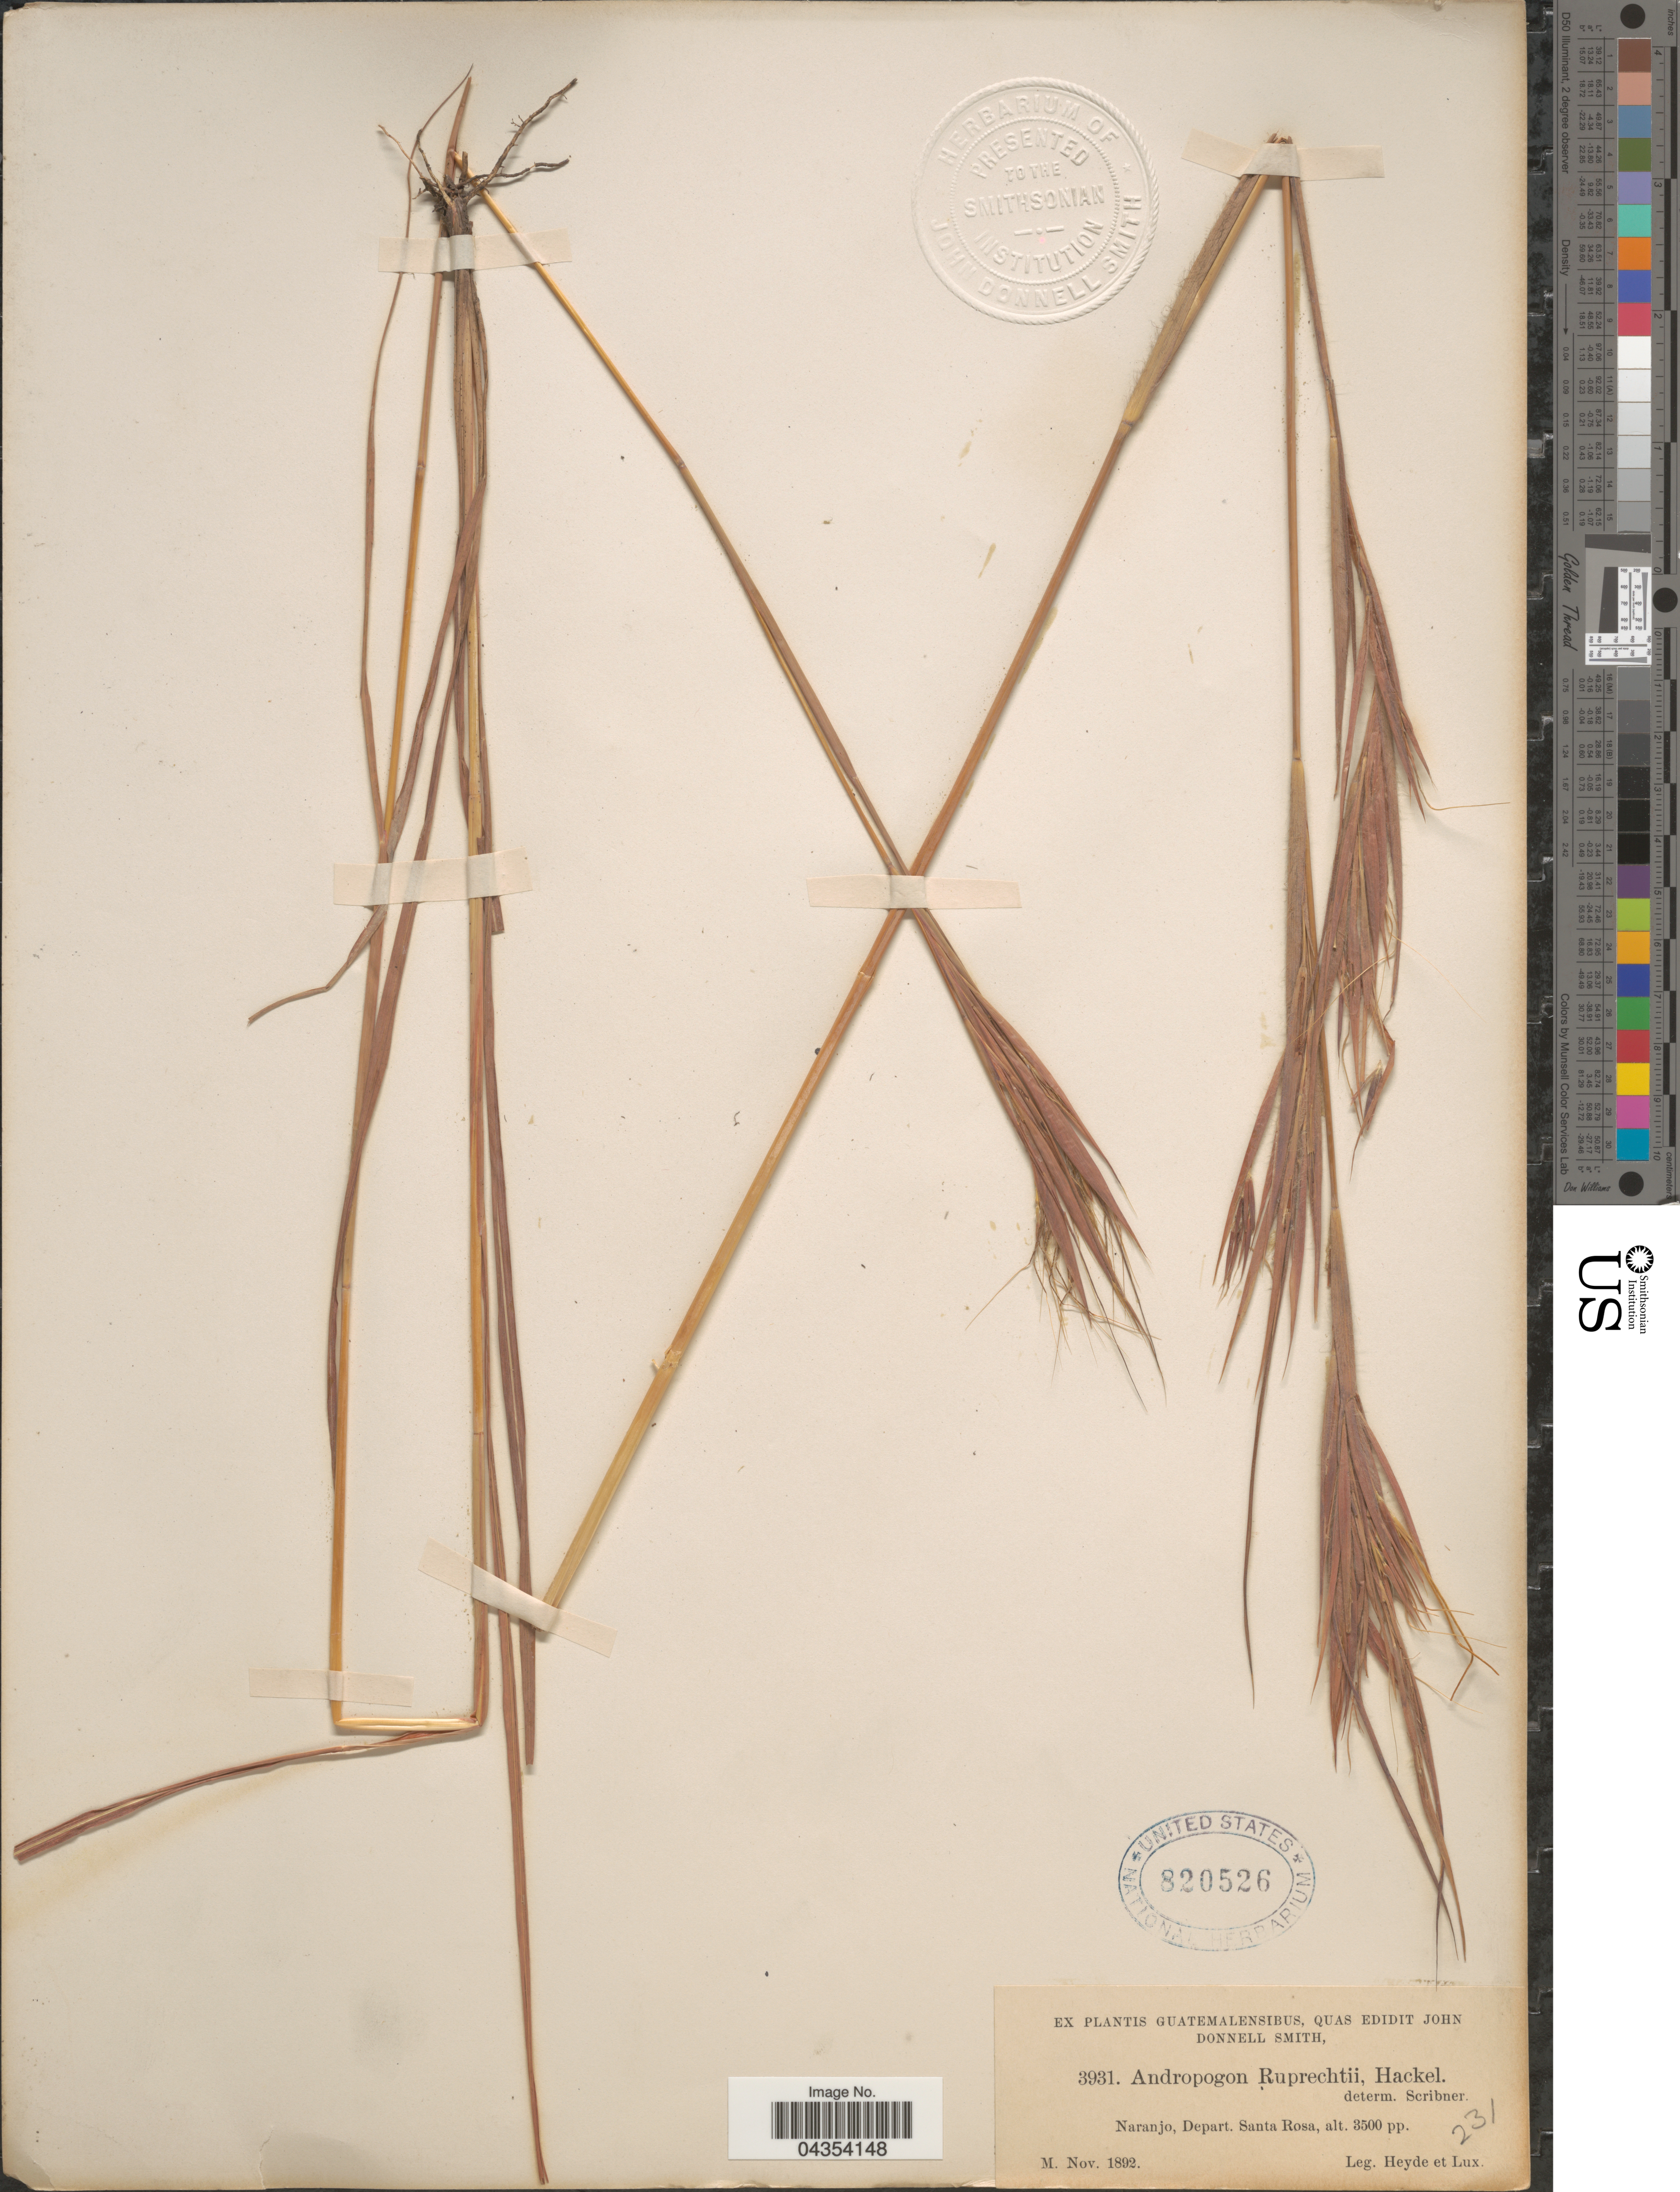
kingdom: Plantae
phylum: Tracheophyta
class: Liliopsida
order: Poales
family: Poaceae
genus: Hyperthelia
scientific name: Hyperthelia dissoluta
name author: (Nees ex Steud.) Clayton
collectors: Heyde & Lux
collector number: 3931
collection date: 1892-11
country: Guatemala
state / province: Santa Rosa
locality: Naranjo, Depart. Santa Rosa.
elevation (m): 1067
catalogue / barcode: US 820526